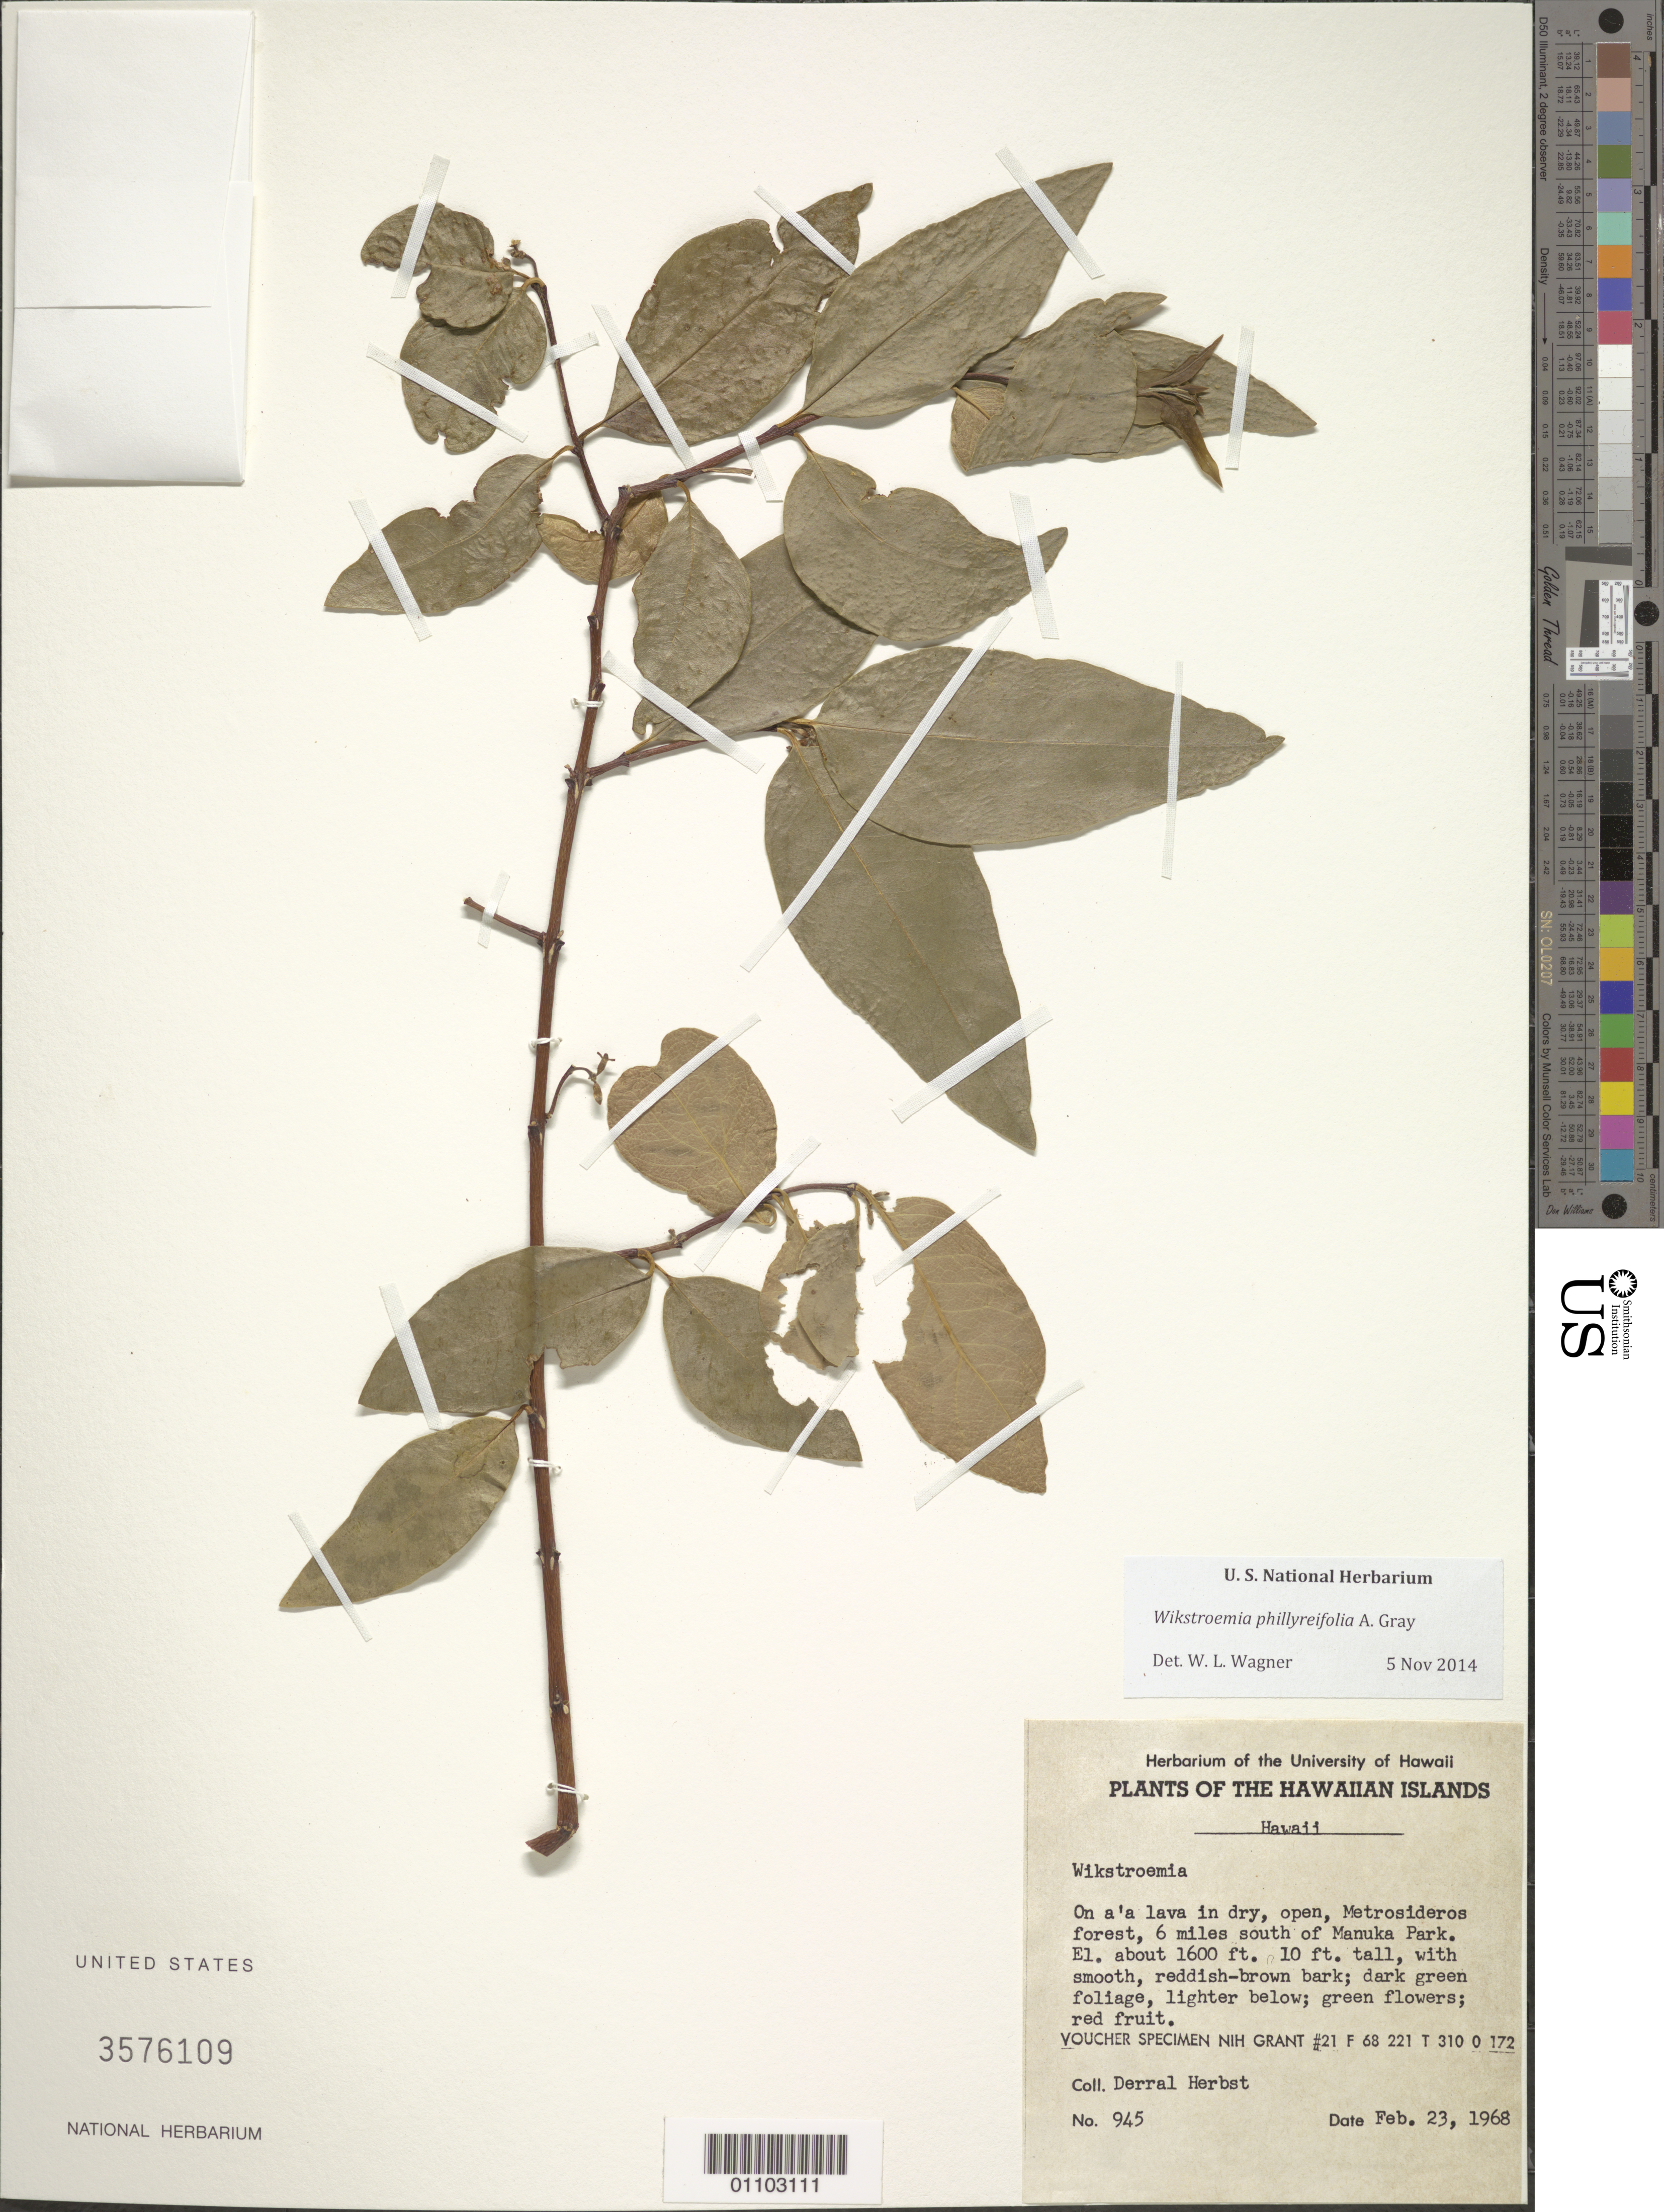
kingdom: Plantae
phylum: Tracheophyta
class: Magnoliopsida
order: Malvales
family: Thymelaeaceae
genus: Wikstroemia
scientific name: Wikstroemia phillyreifolia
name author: A. Gray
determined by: Wagner, W. L., (BOT), Smithsonian Institution - National Museum of Natural History (UNITED STATES)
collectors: D. R. Herbst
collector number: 945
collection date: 1968-02-23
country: United States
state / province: Hawaii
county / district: Hawaii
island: Hawaii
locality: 6 miles S of Manuka Park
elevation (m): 488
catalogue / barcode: US 3576109